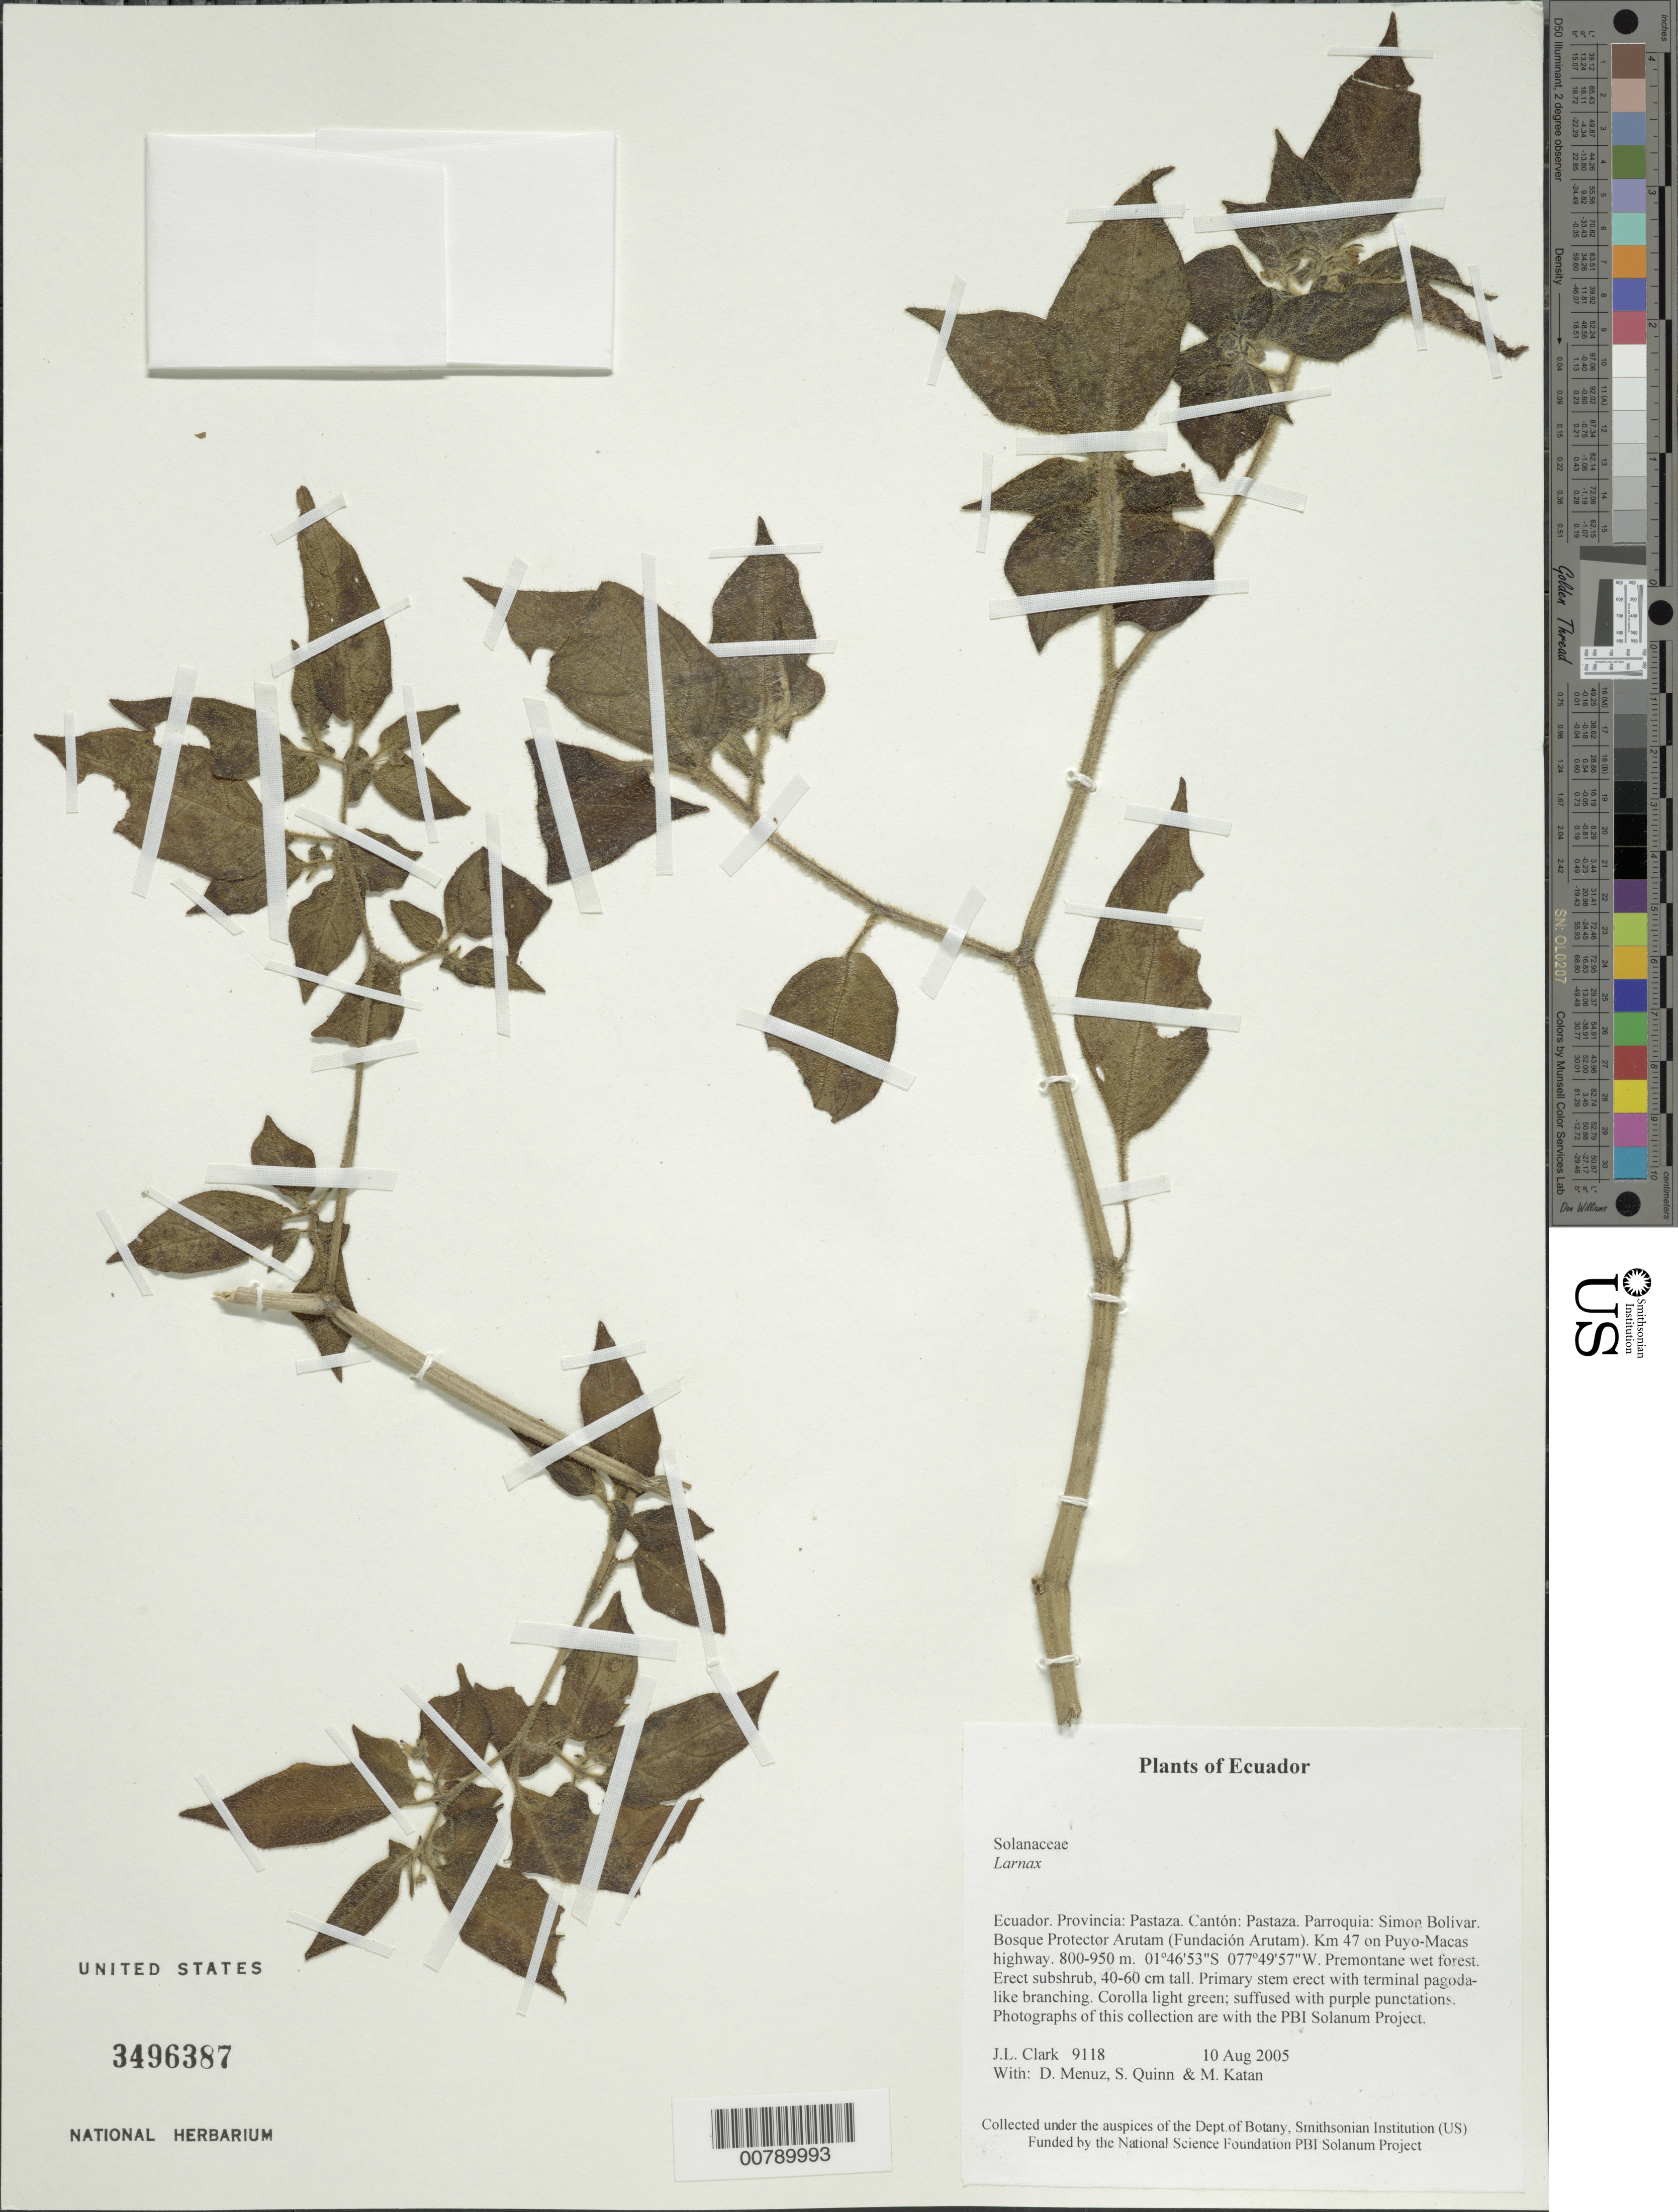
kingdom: Plantae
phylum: Tracheophyta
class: Magnoliopsida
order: Solanales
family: Solanaceae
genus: Larnax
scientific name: Larnax andersonii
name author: N.W. Sawyer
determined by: Knapp, S. D.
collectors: J. L. Clark, D. Menuz, S. Quinn & M. Katan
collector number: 9118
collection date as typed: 10 Aug 2005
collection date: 2005-08-10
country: Ecuador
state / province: Pastaza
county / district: Pastaza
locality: Parroquia: Simon Bolivar. Bosque Protector Arutam (Fundación Arutam). Km 47 on Puyo-Macas highway.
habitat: Premontane wet forest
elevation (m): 800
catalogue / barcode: US 3496387